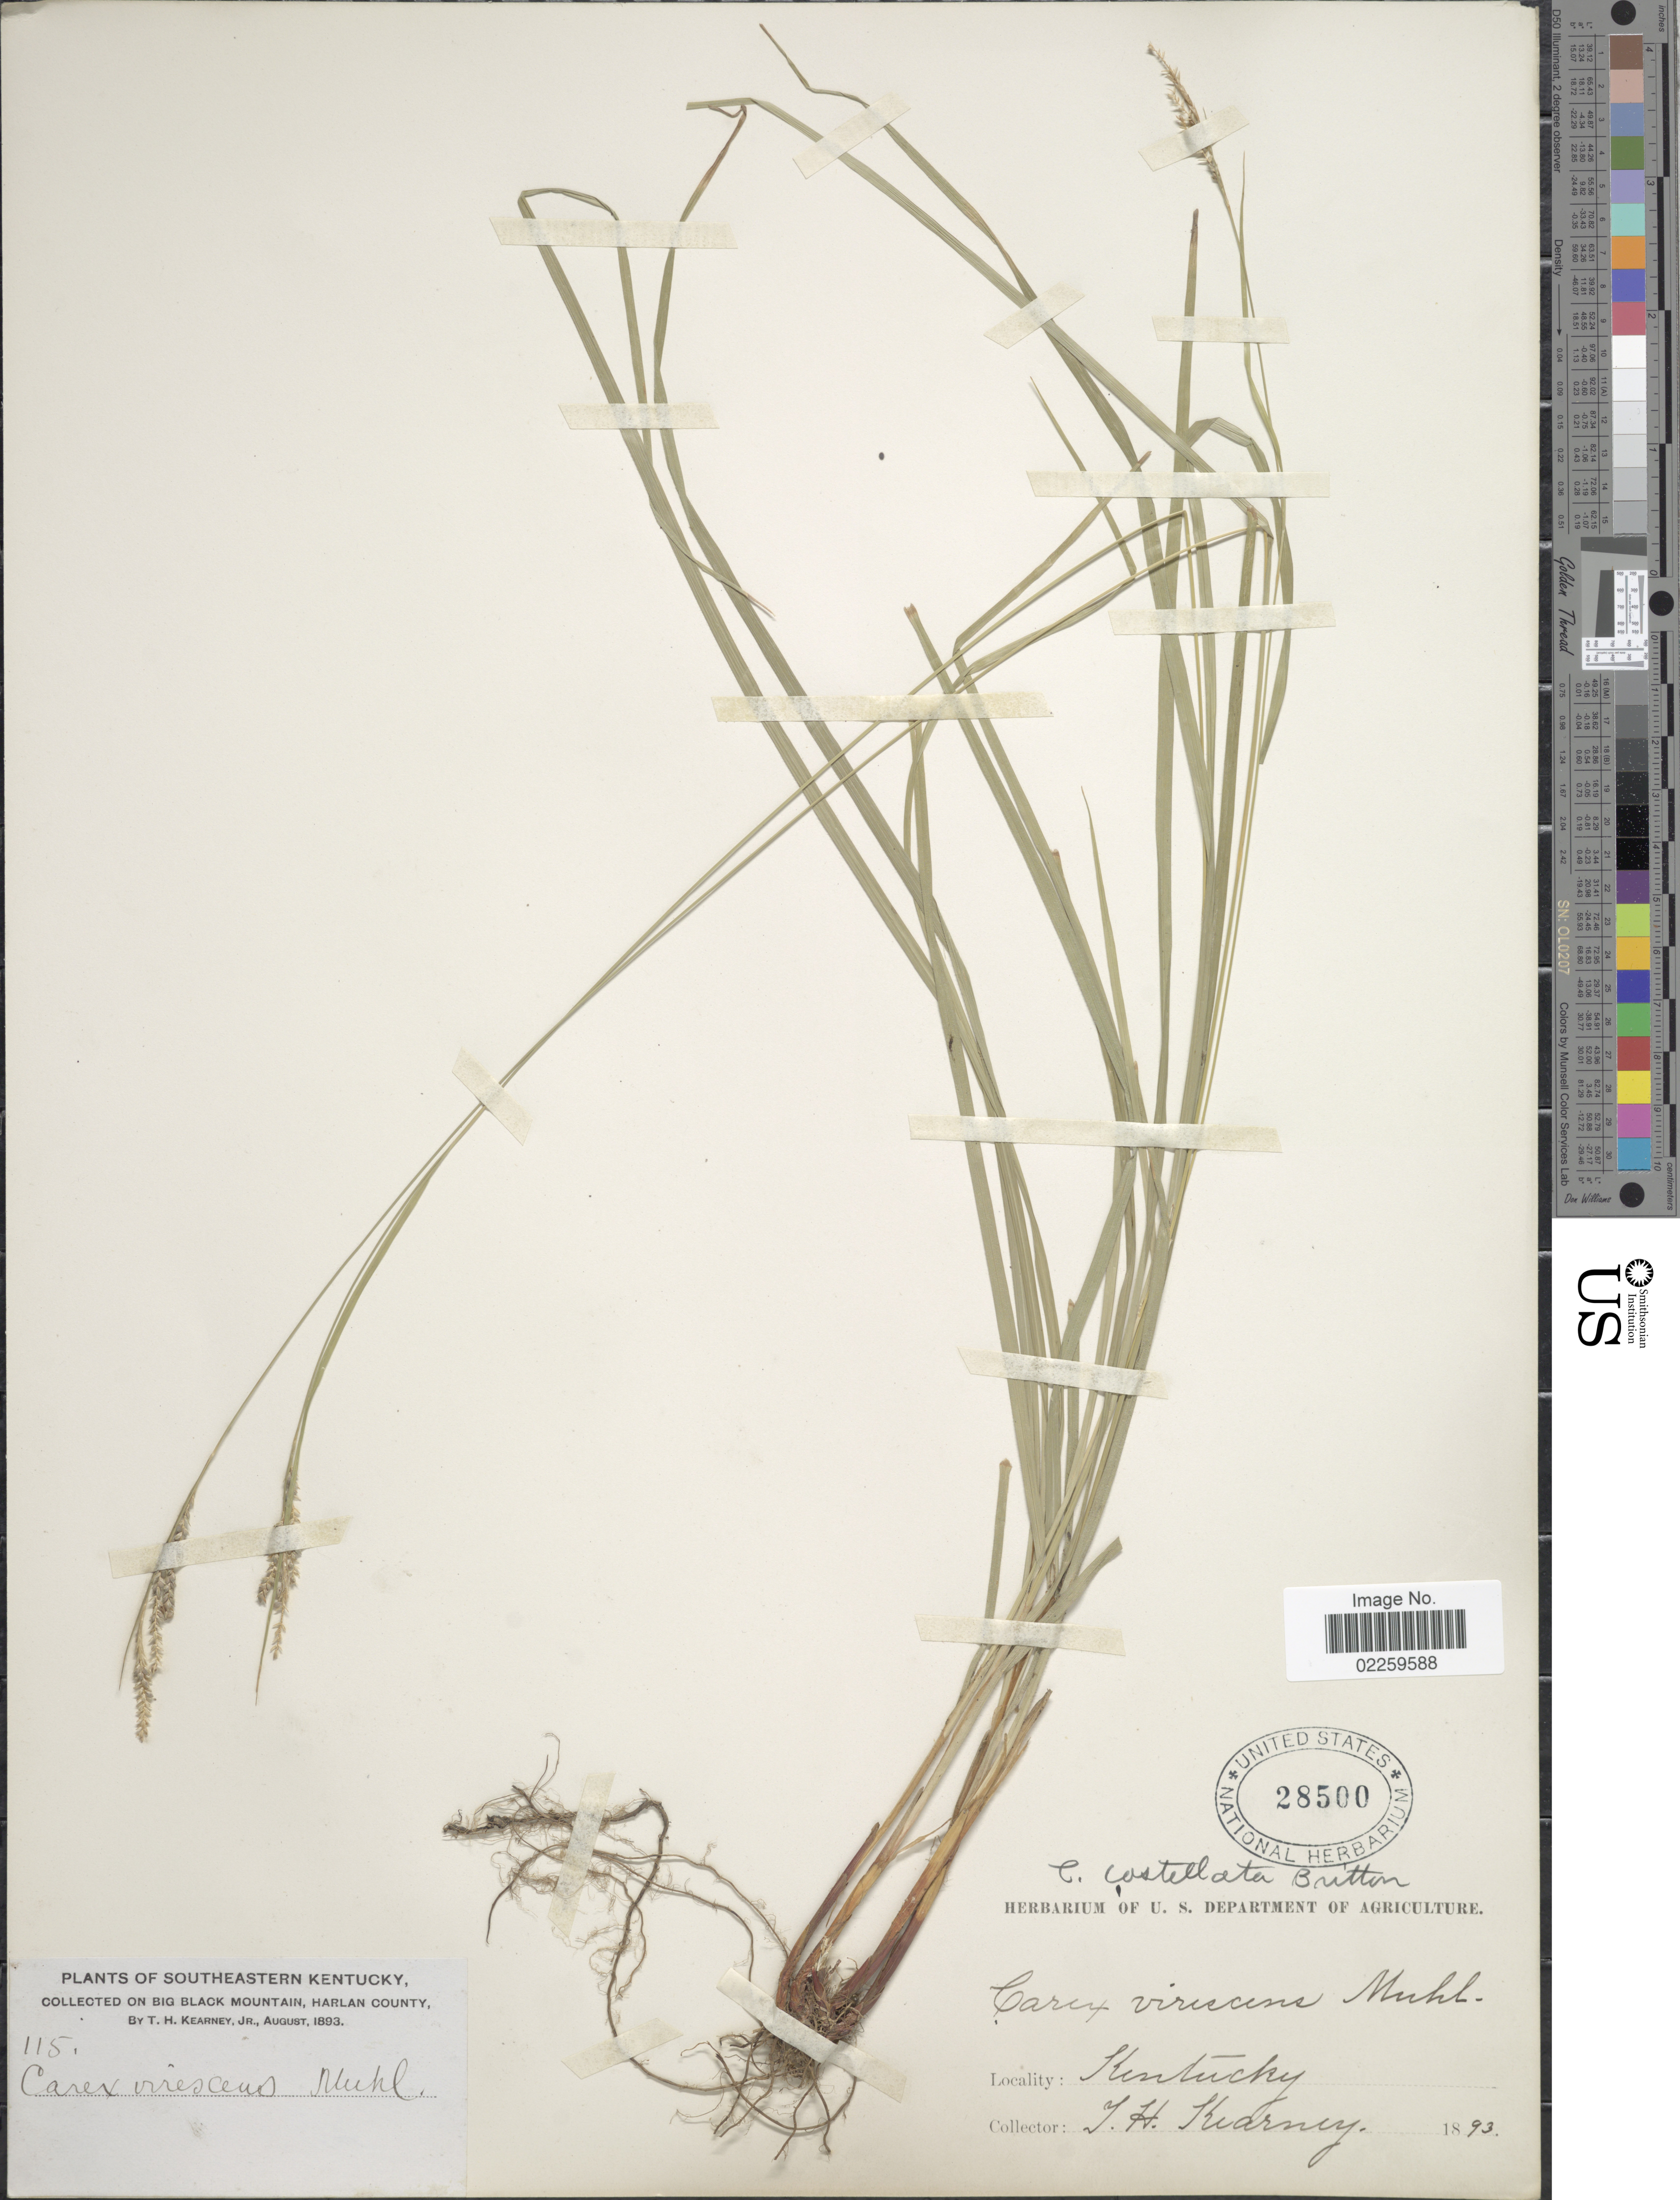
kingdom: Plantae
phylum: Tracheophyta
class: Liliopsida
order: Poales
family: Cyperaceae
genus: Carex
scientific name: Carex virescens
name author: Muhl. ex Willd.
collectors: T. H. Kearney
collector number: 115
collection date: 1893-08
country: United States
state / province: Kentucky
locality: Big Black Mountain, Harlan County. Kentucky.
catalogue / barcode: US 28500